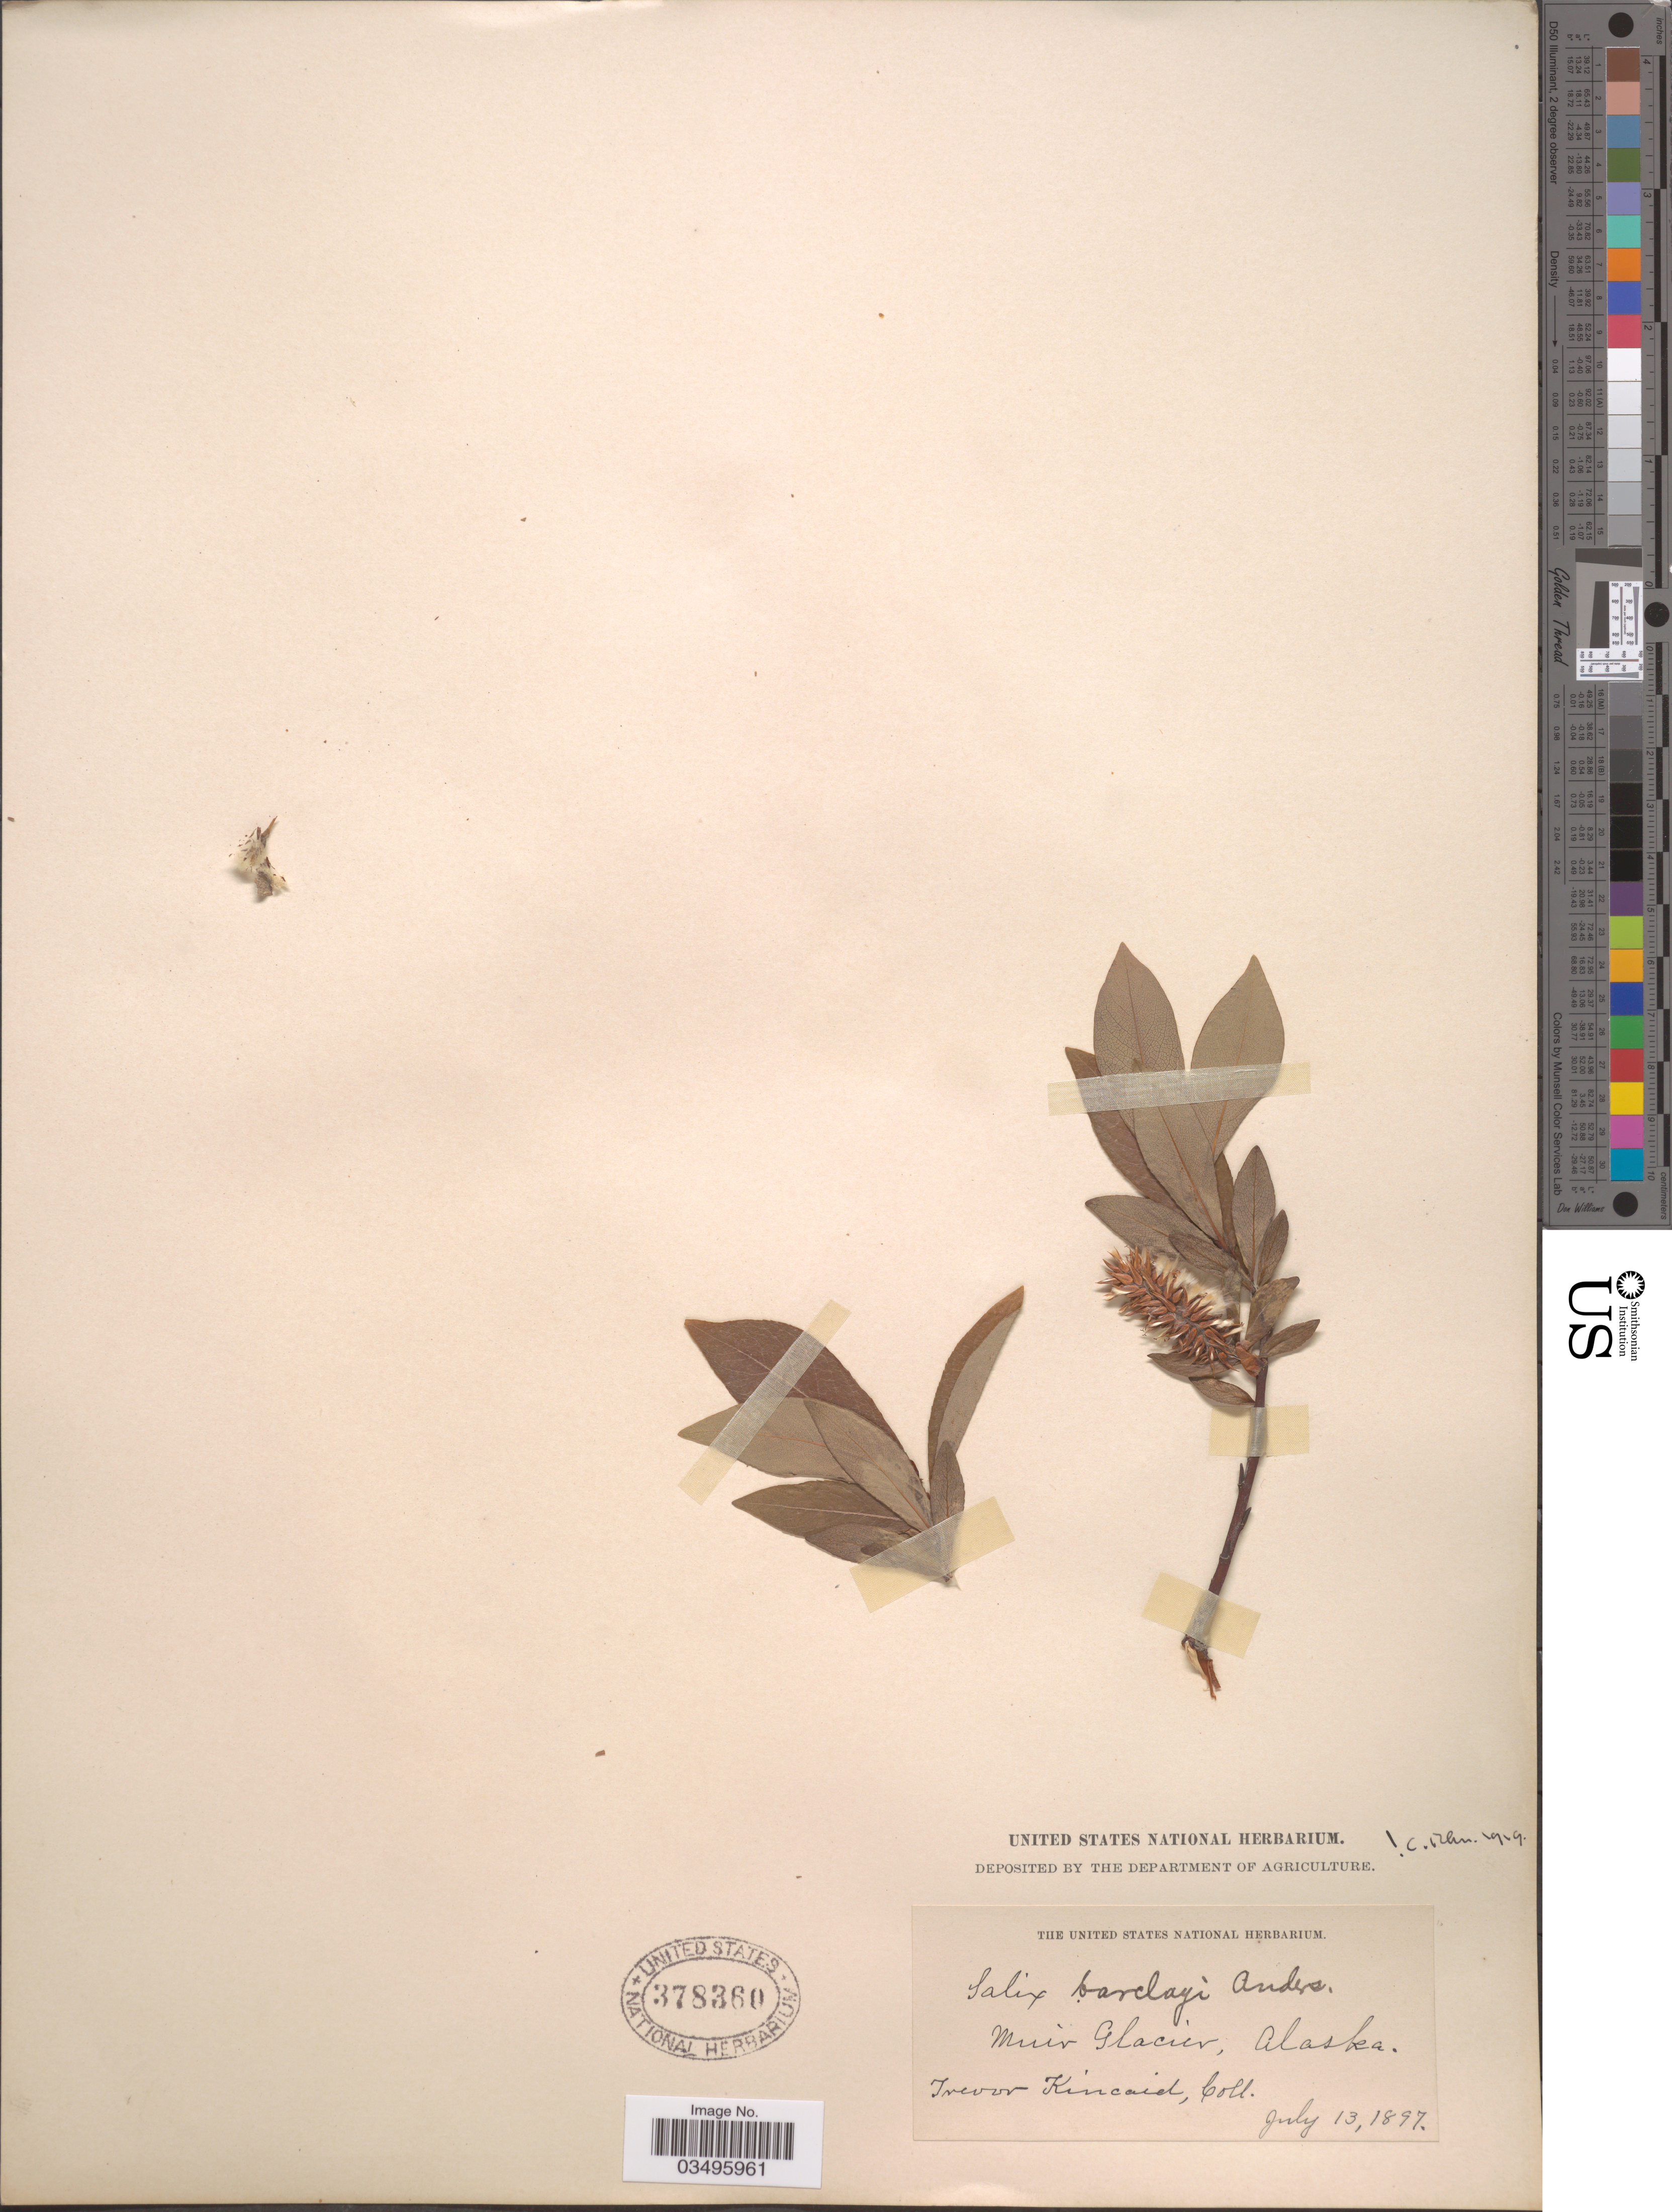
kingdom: Plantae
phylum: Tracheophyta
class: Magnoliopsida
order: Malpighiales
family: Salicaceae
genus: Salix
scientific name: Salix barclayi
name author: Andersson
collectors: T. C. Kincaid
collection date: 1897-07-13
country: United States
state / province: Alaska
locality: Muir Glacier.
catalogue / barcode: US 378360